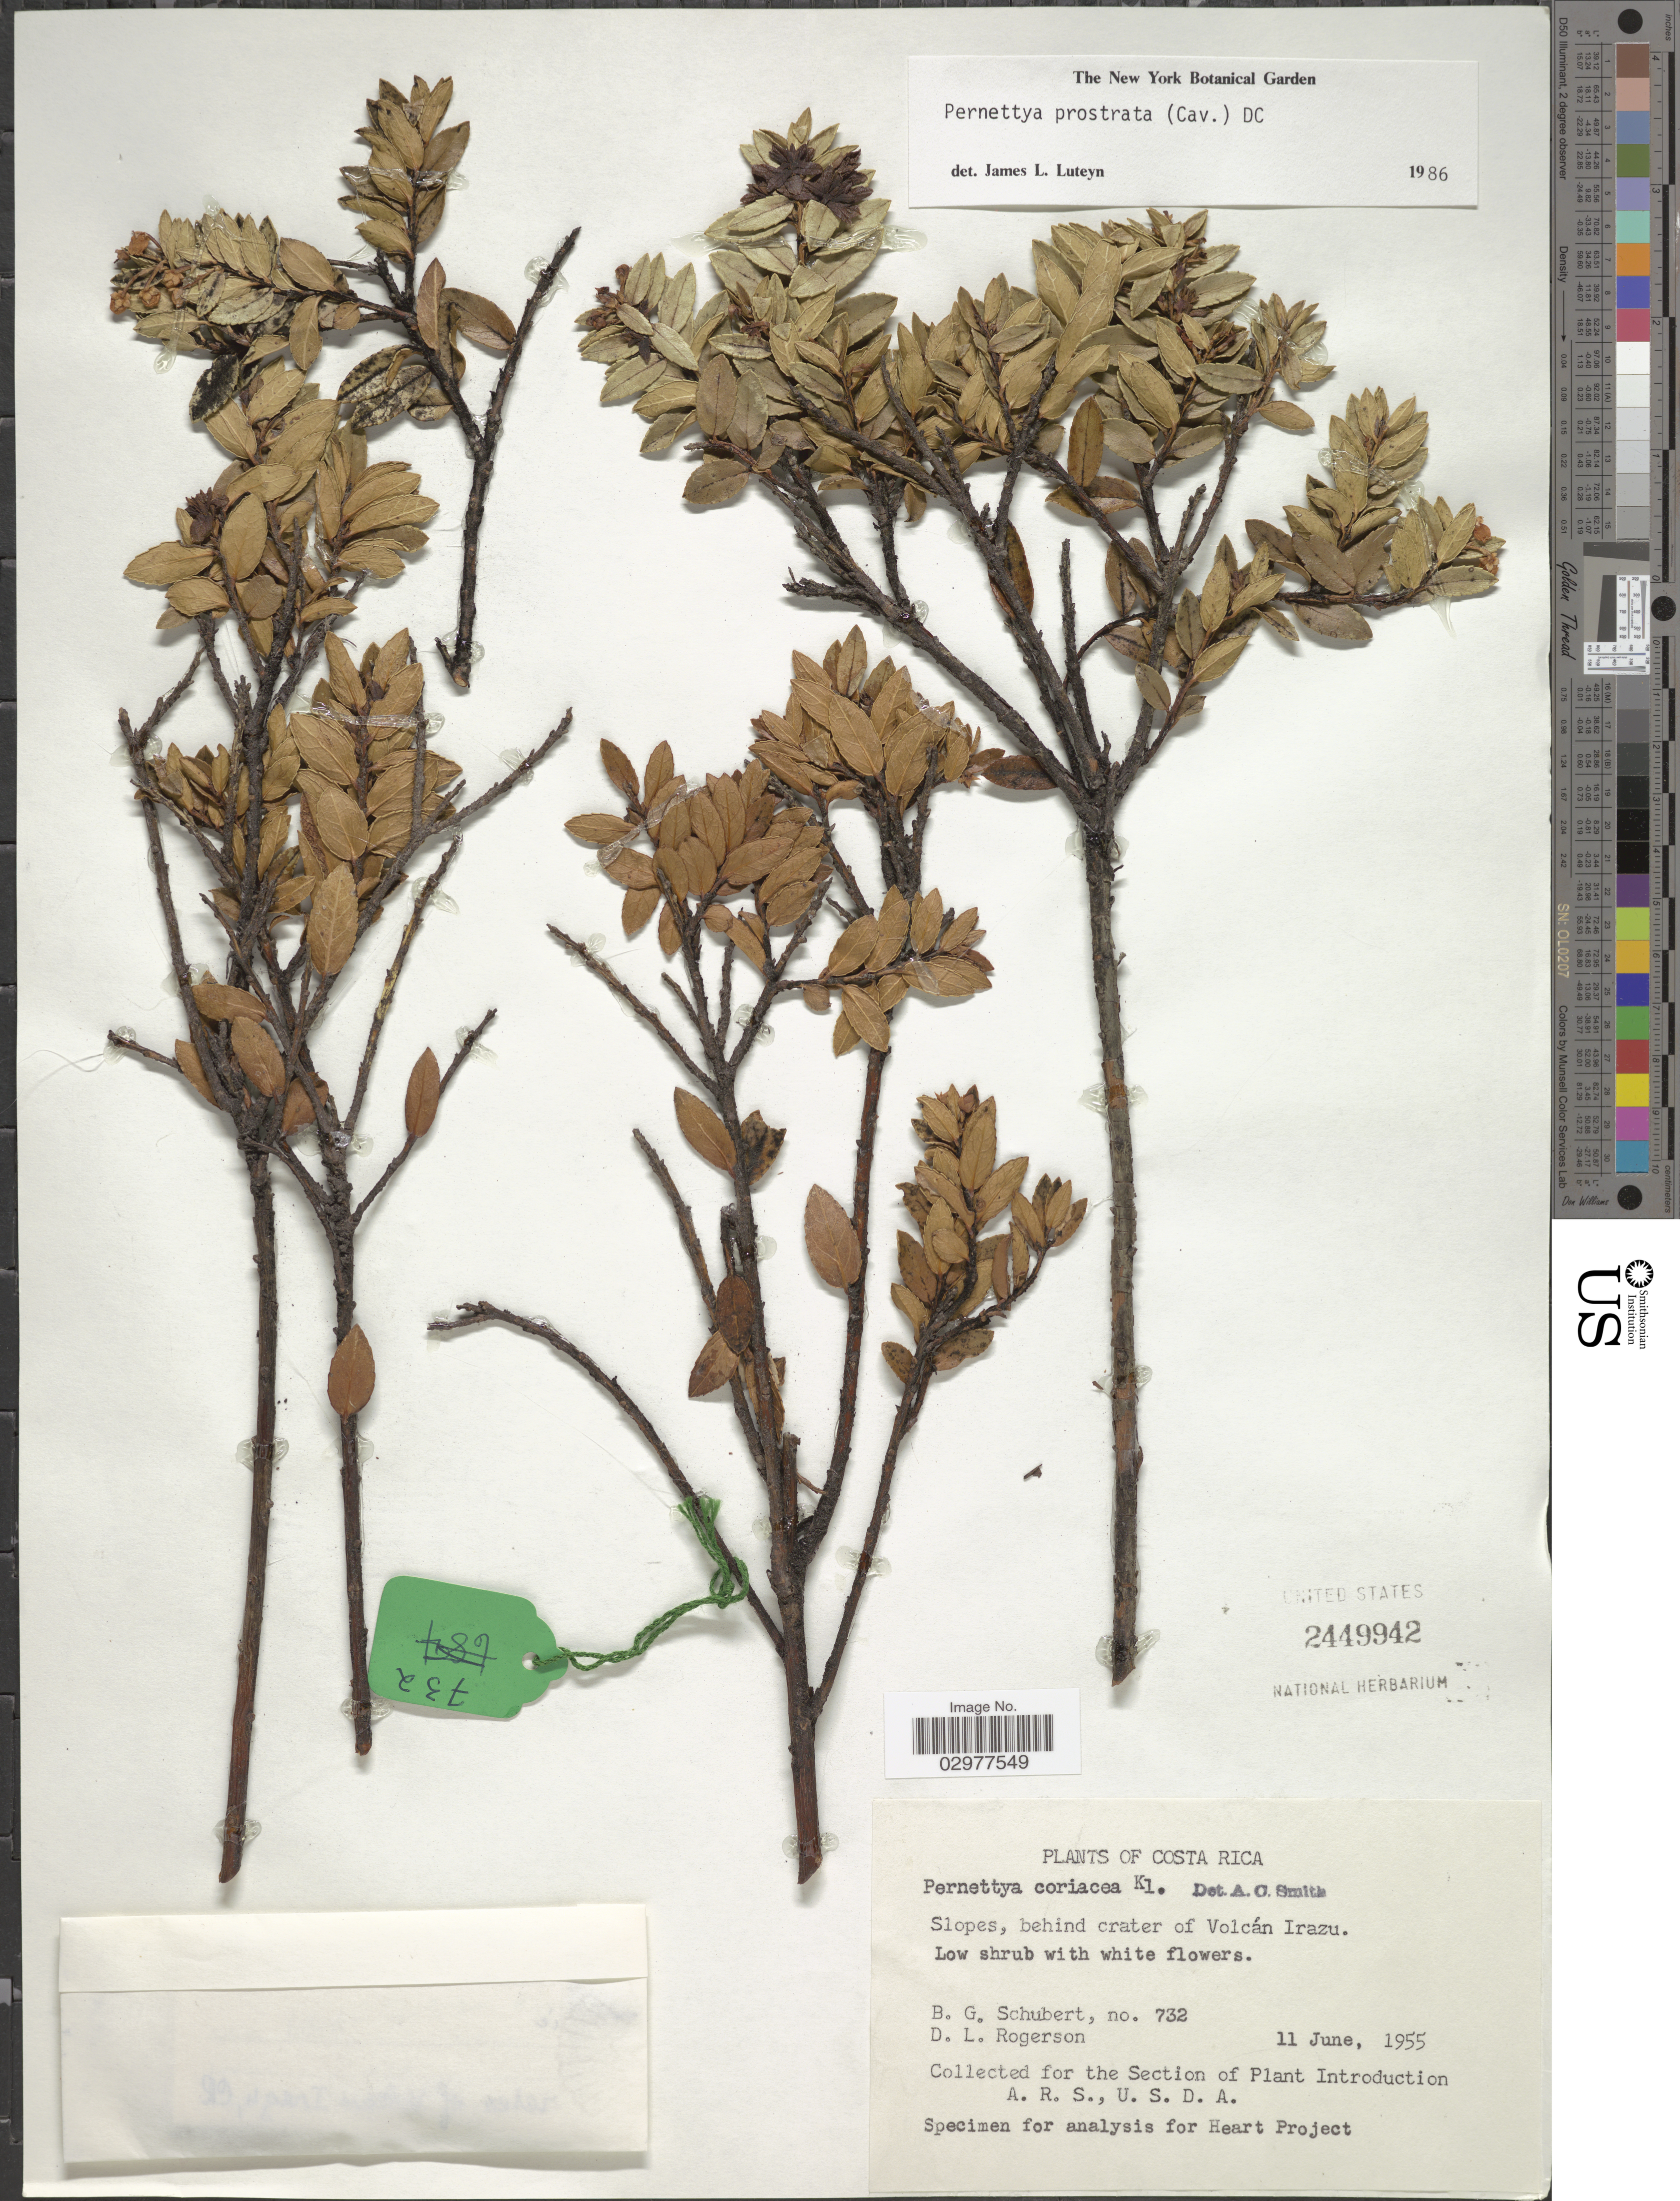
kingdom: Plantae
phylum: Tracheophyta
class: Magnoliopsida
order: Ericales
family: Ericaceae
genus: Pernettya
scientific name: Pernettya prostrata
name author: (Cav.) DC.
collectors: B. Schubert & D. Rogerson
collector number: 732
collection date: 1955-06-11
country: Costa Rica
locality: Slopes, behind crater of Volcán Irazu.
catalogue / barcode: US 2449942